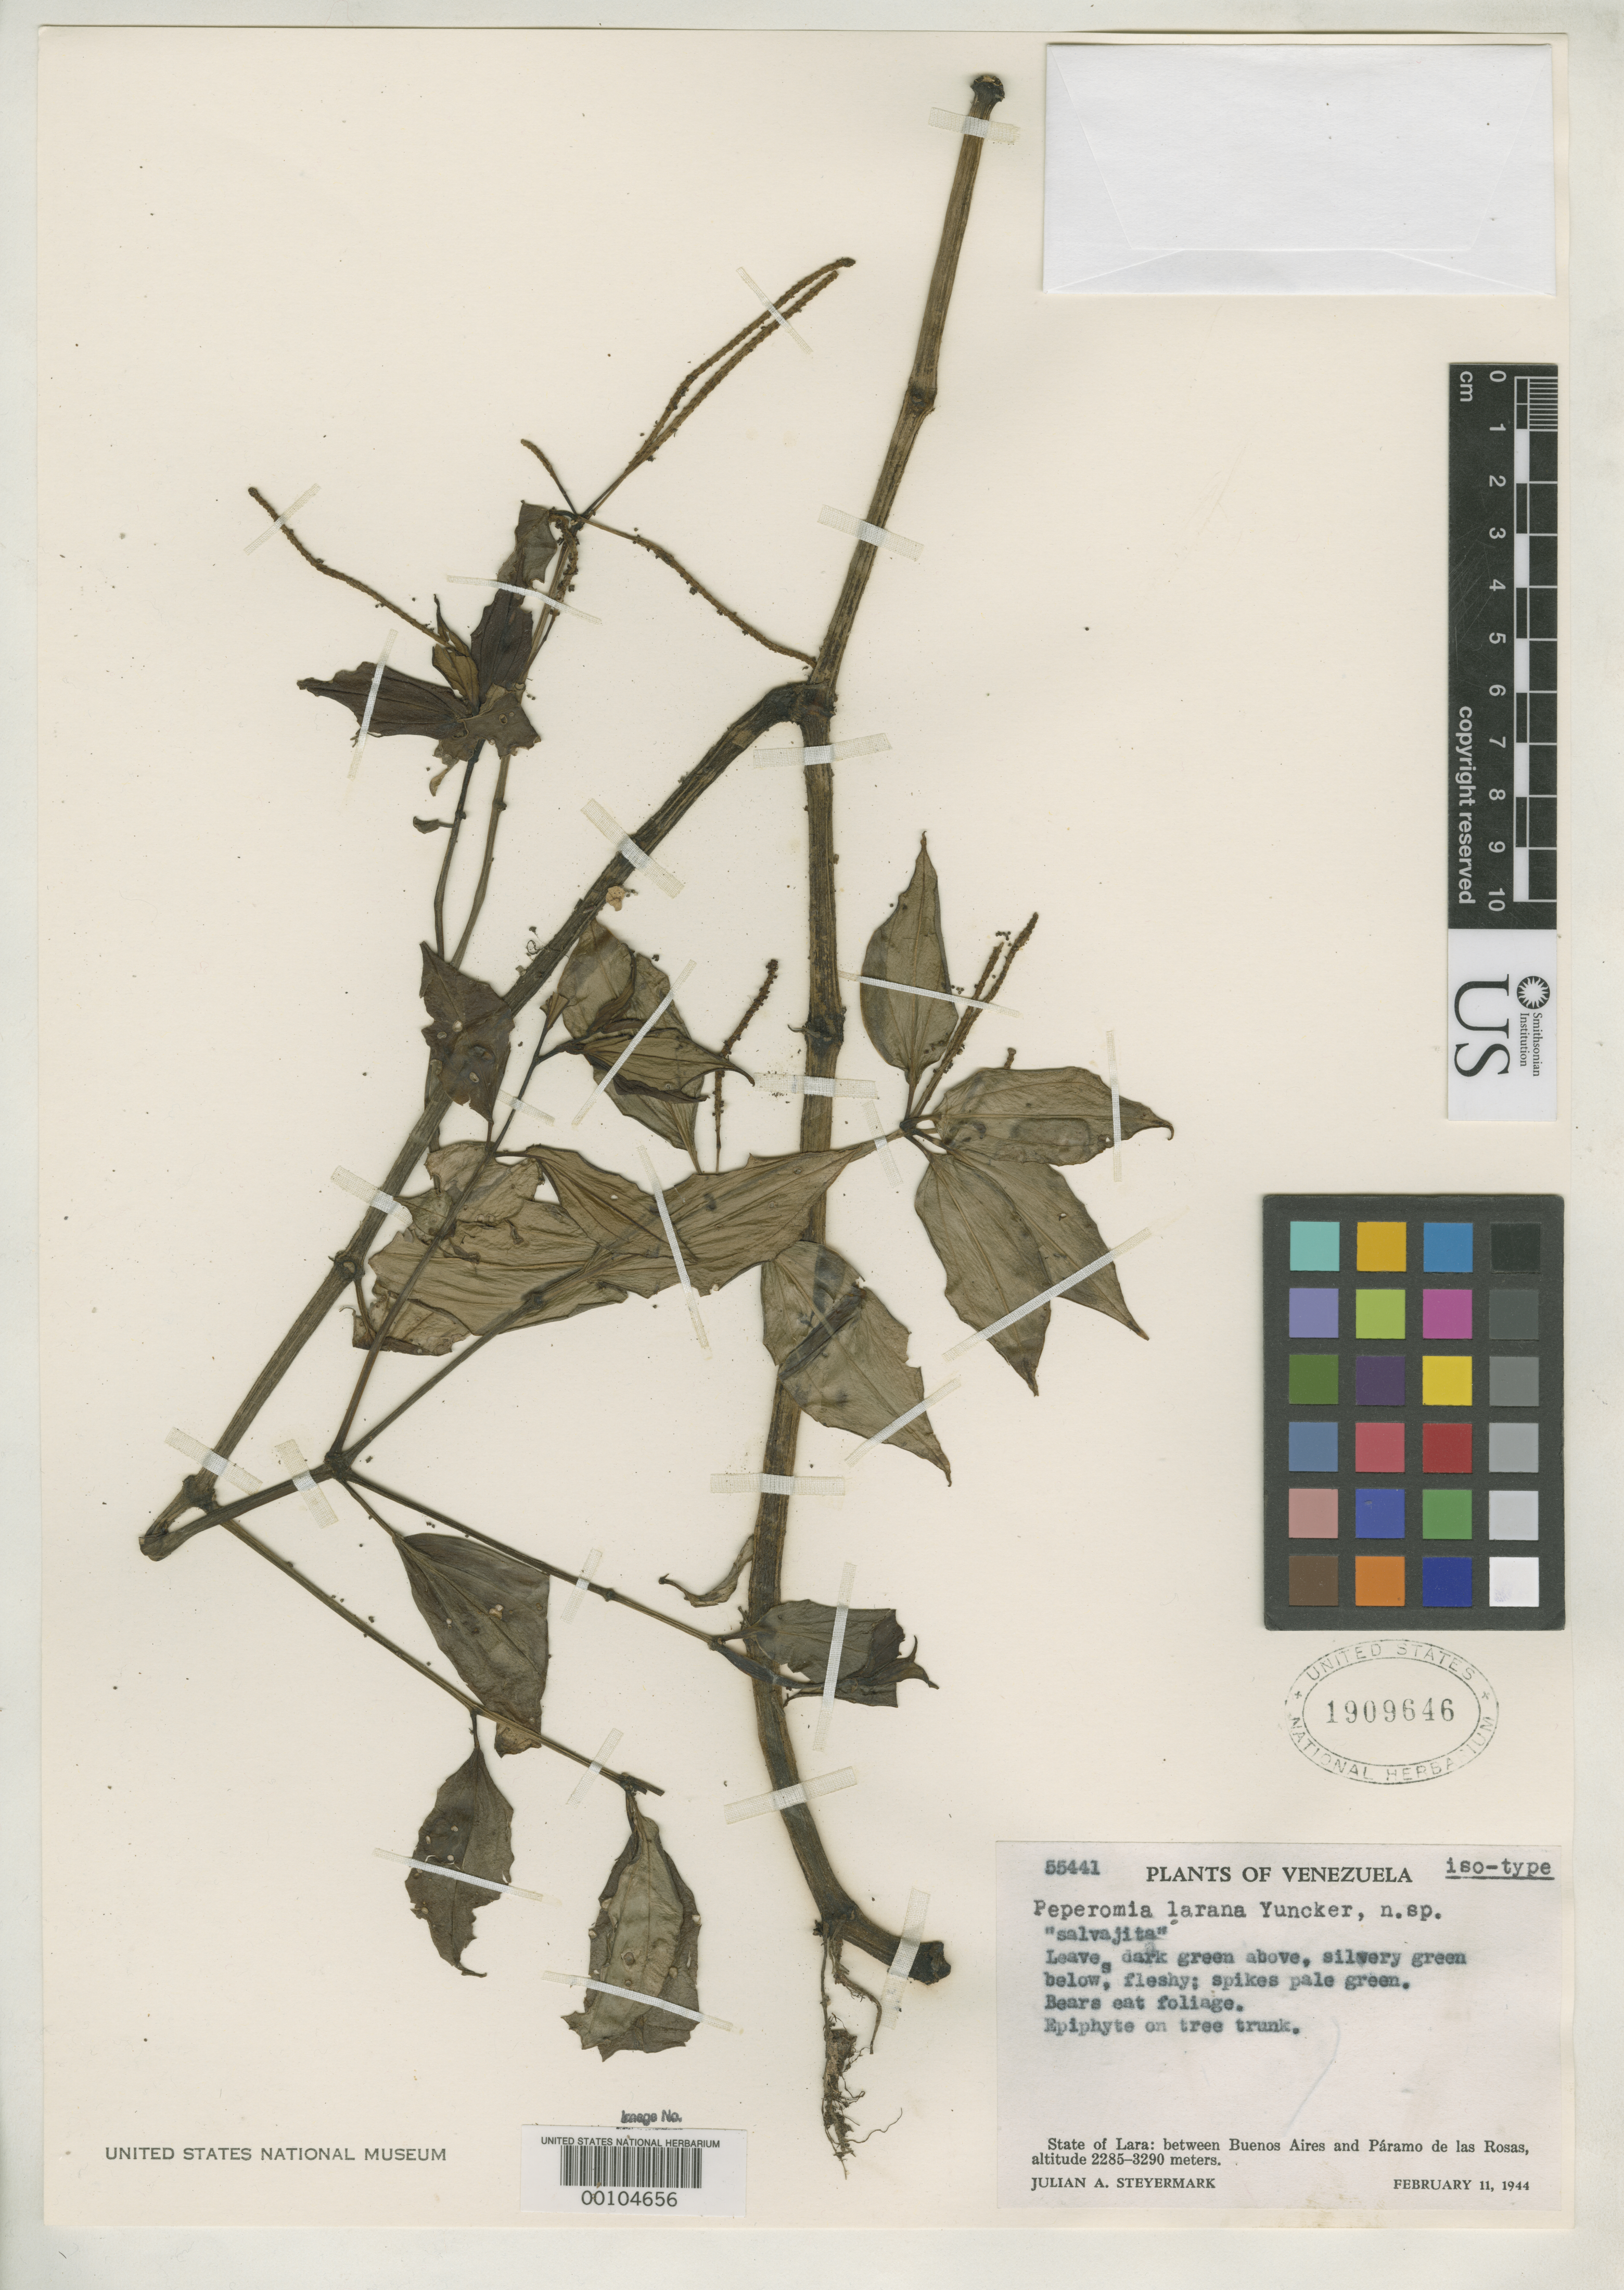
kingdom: Plantae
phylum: Tracheophyta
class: Magnoliopsida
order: Piperales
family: Piperaceae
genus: Peperomia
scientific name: Peperomia larana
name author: Yunck.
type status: Isotype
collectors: J. Steyermark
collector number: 55441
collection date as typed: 11 Feb 1944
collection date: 1944-02-11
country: Venezuela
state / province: Lara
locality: Between Buenos Aires and Paramo de las Rosas.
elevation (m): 2285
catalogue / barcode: US 1909646